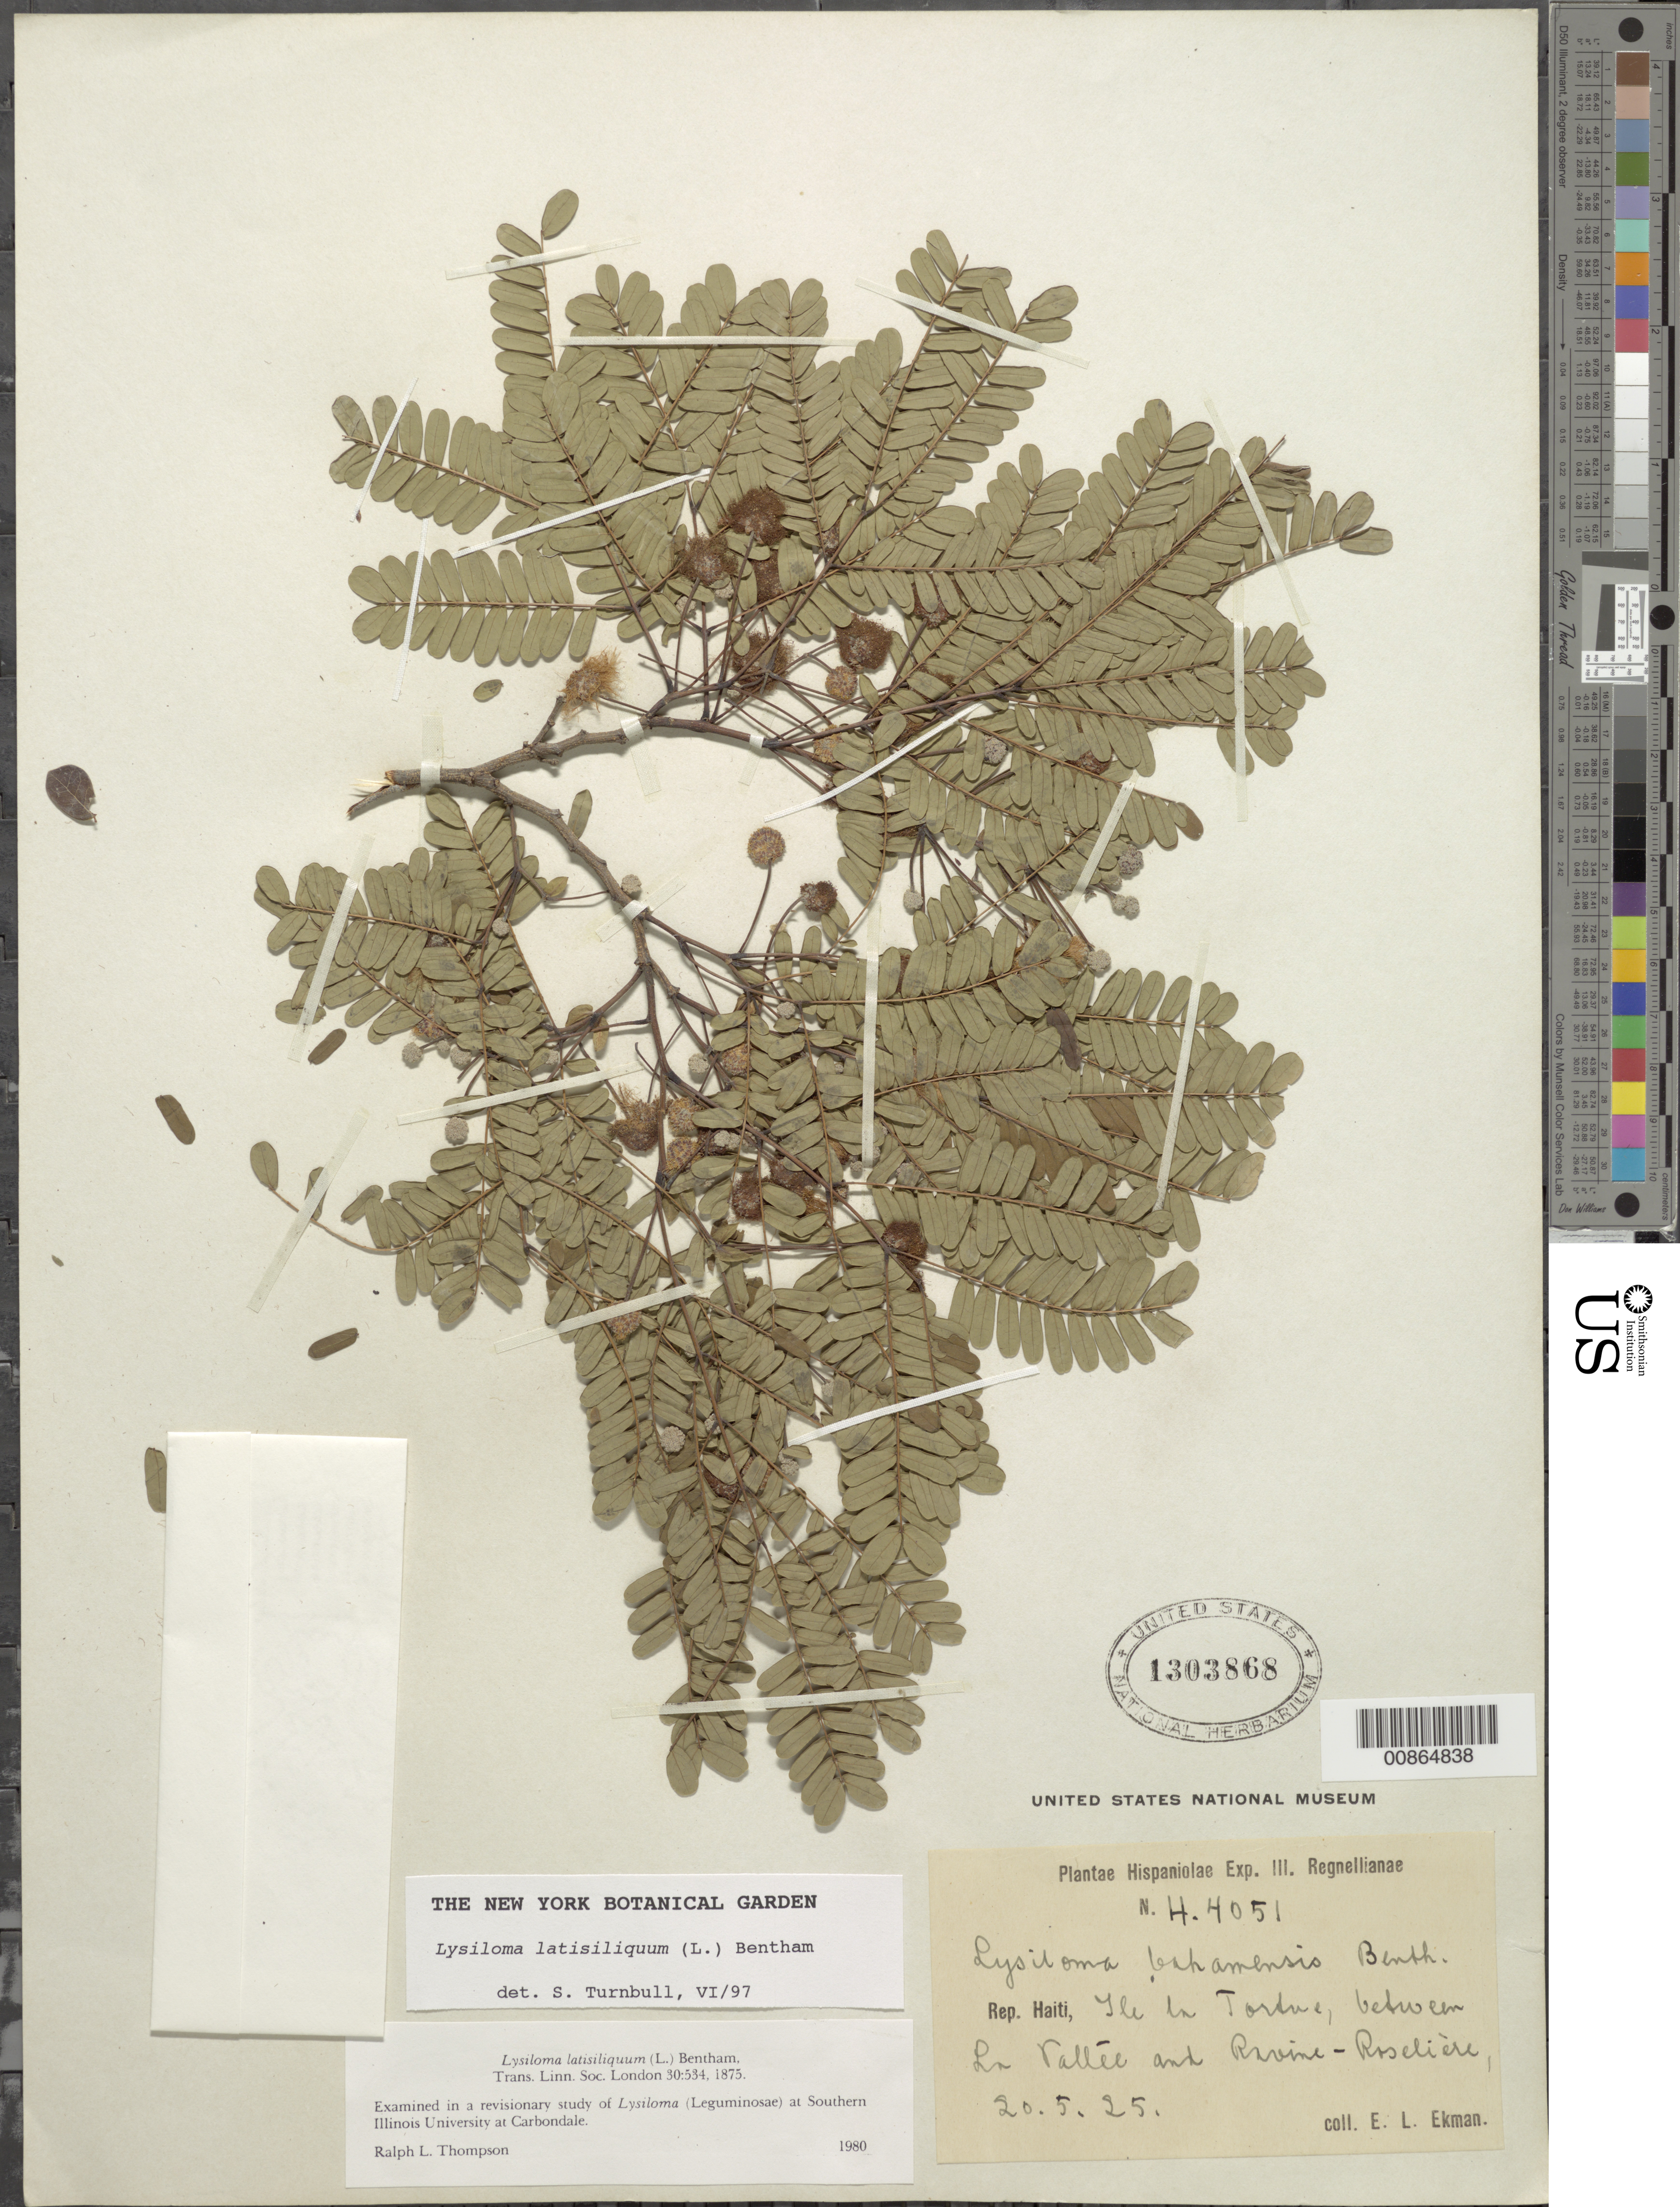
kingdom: Plantae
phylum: Tracheophyta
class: Magnoliopsida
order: Fabales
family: Fabaceae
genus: Lysiloma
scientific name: Lysiloma latisiliquum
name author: (L.) Benth.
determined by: Turnbull, S.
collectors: E. L. Ekman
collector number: H 4051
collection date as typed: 20 May 1925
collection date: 1925-05-20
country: Haiti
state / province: Nord-Óuest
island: Île de la Tortue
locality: Ile La Tortue, between La Vallée and Ravine-Roselière.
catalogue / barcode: US 1303868